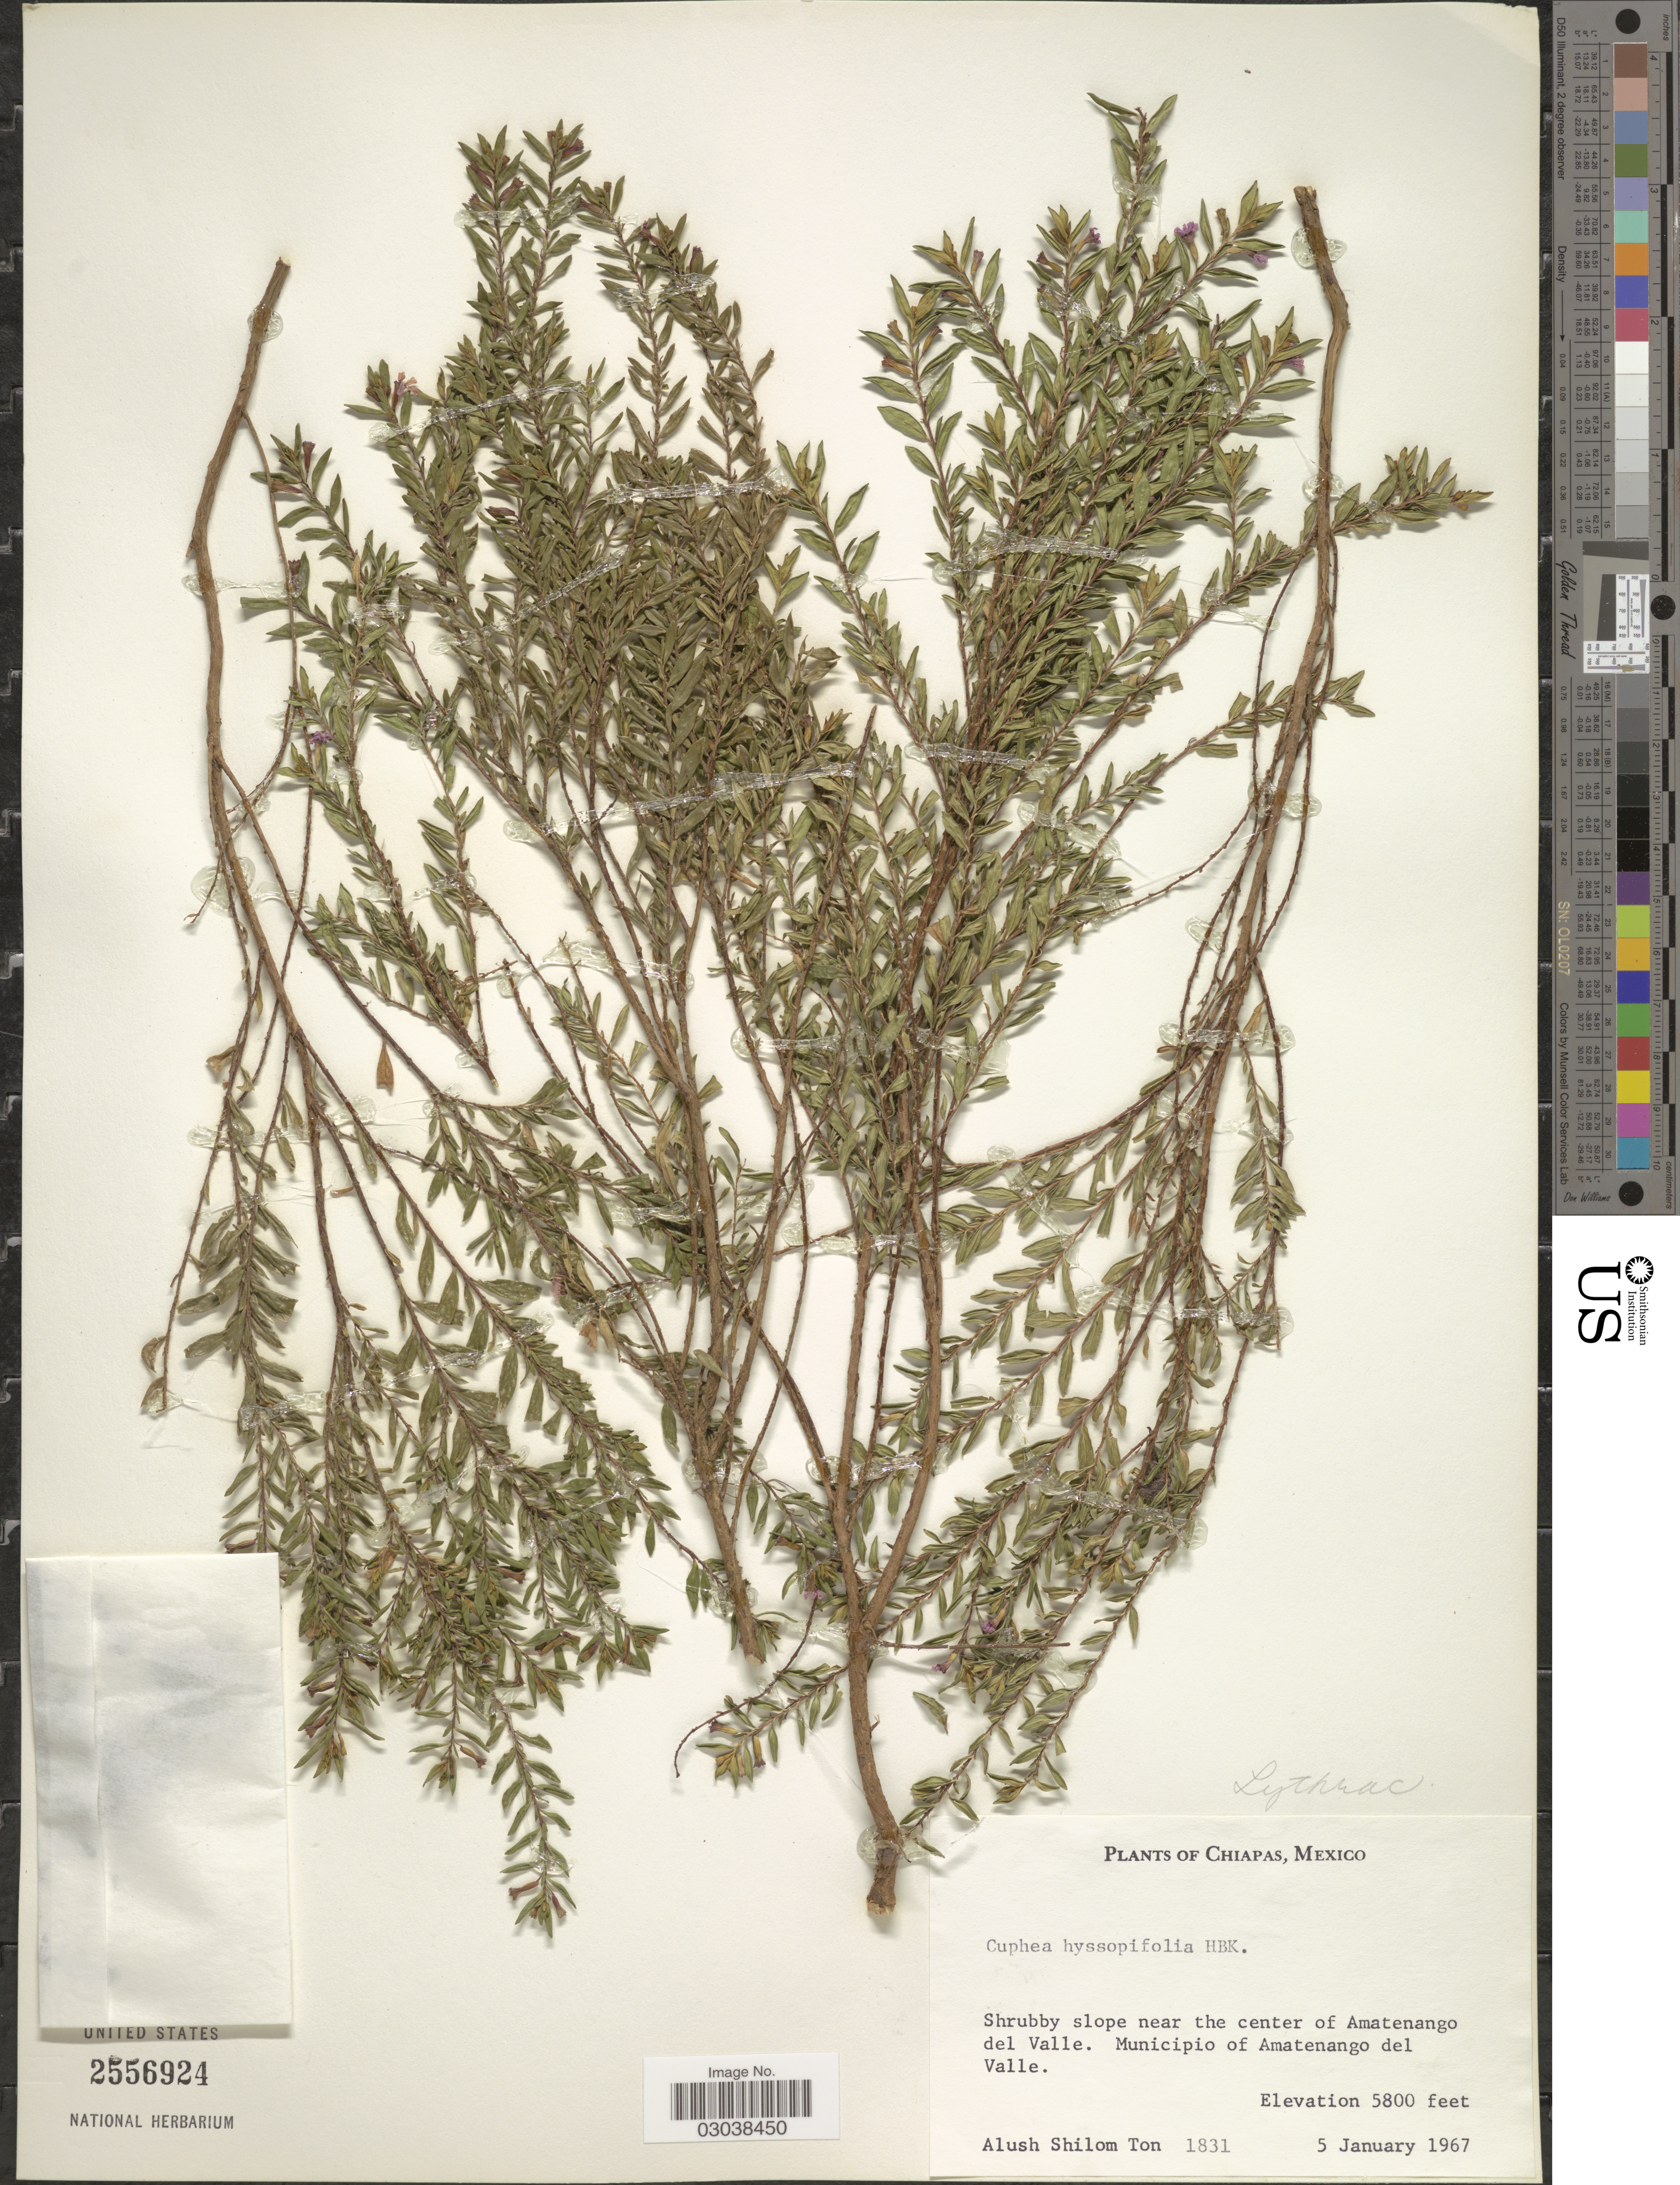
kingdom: Plantae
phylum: Tracheophyta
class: Magnoliopsida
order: Myrtales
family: Lythraceae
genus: Cuphea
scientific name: Cuphea hyssopifolia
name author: Kunth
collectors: A. M. Ton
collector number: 1831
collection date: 1967-01-05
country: Mexico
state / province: Chiapas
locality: Slope near the center of Amatenango del Valle. Municipio of Amatenango del Valle.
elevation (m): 1768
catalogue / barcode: US 2556924